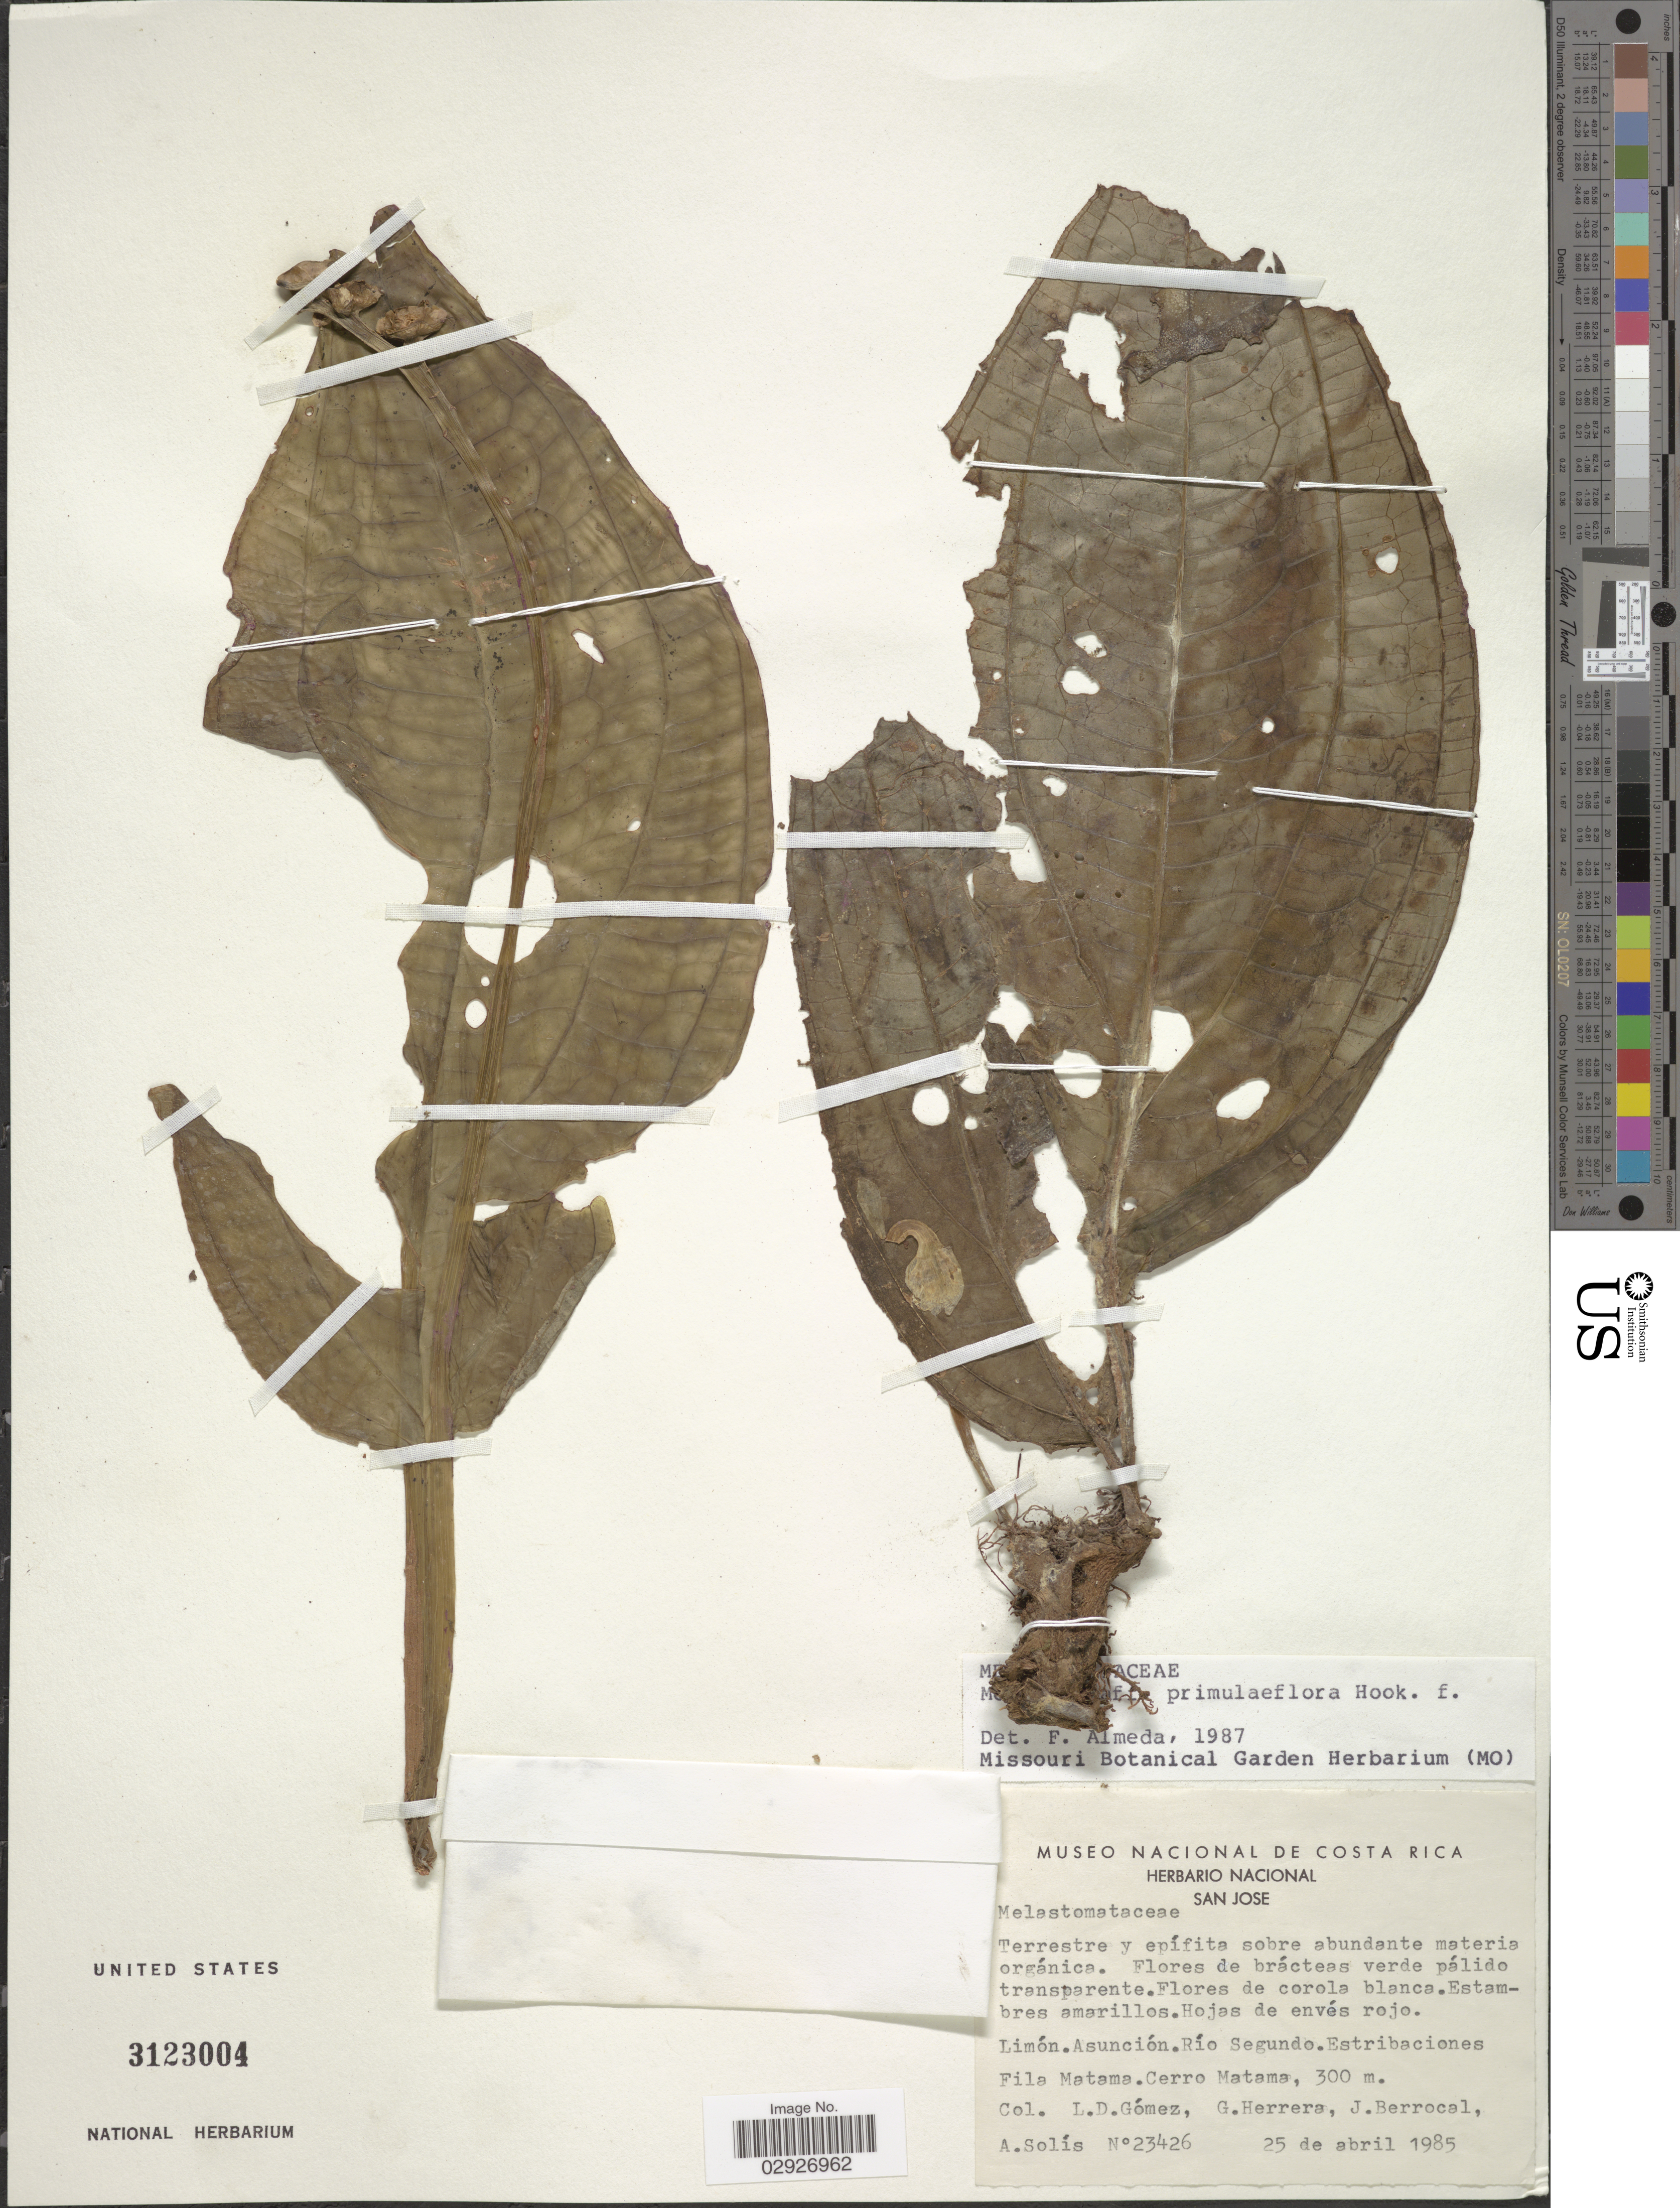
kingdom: Plantae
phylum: Tracheophyta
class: Magnoliopsida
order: Myrtales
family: Melastomataceae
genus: Monolena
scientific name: Monolena primulaeflora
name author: Hook. f.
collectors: L. D. Gómez, G. Herrera, J. Berrocal & A. Solis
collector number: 23426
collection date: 1985-04-25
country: Costa Rica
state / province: Limón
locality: Limón. Asunción. Río Segundo. Estribaciones Fila Matama. Cerro Matama.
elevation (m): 300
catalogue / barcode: US 3123004